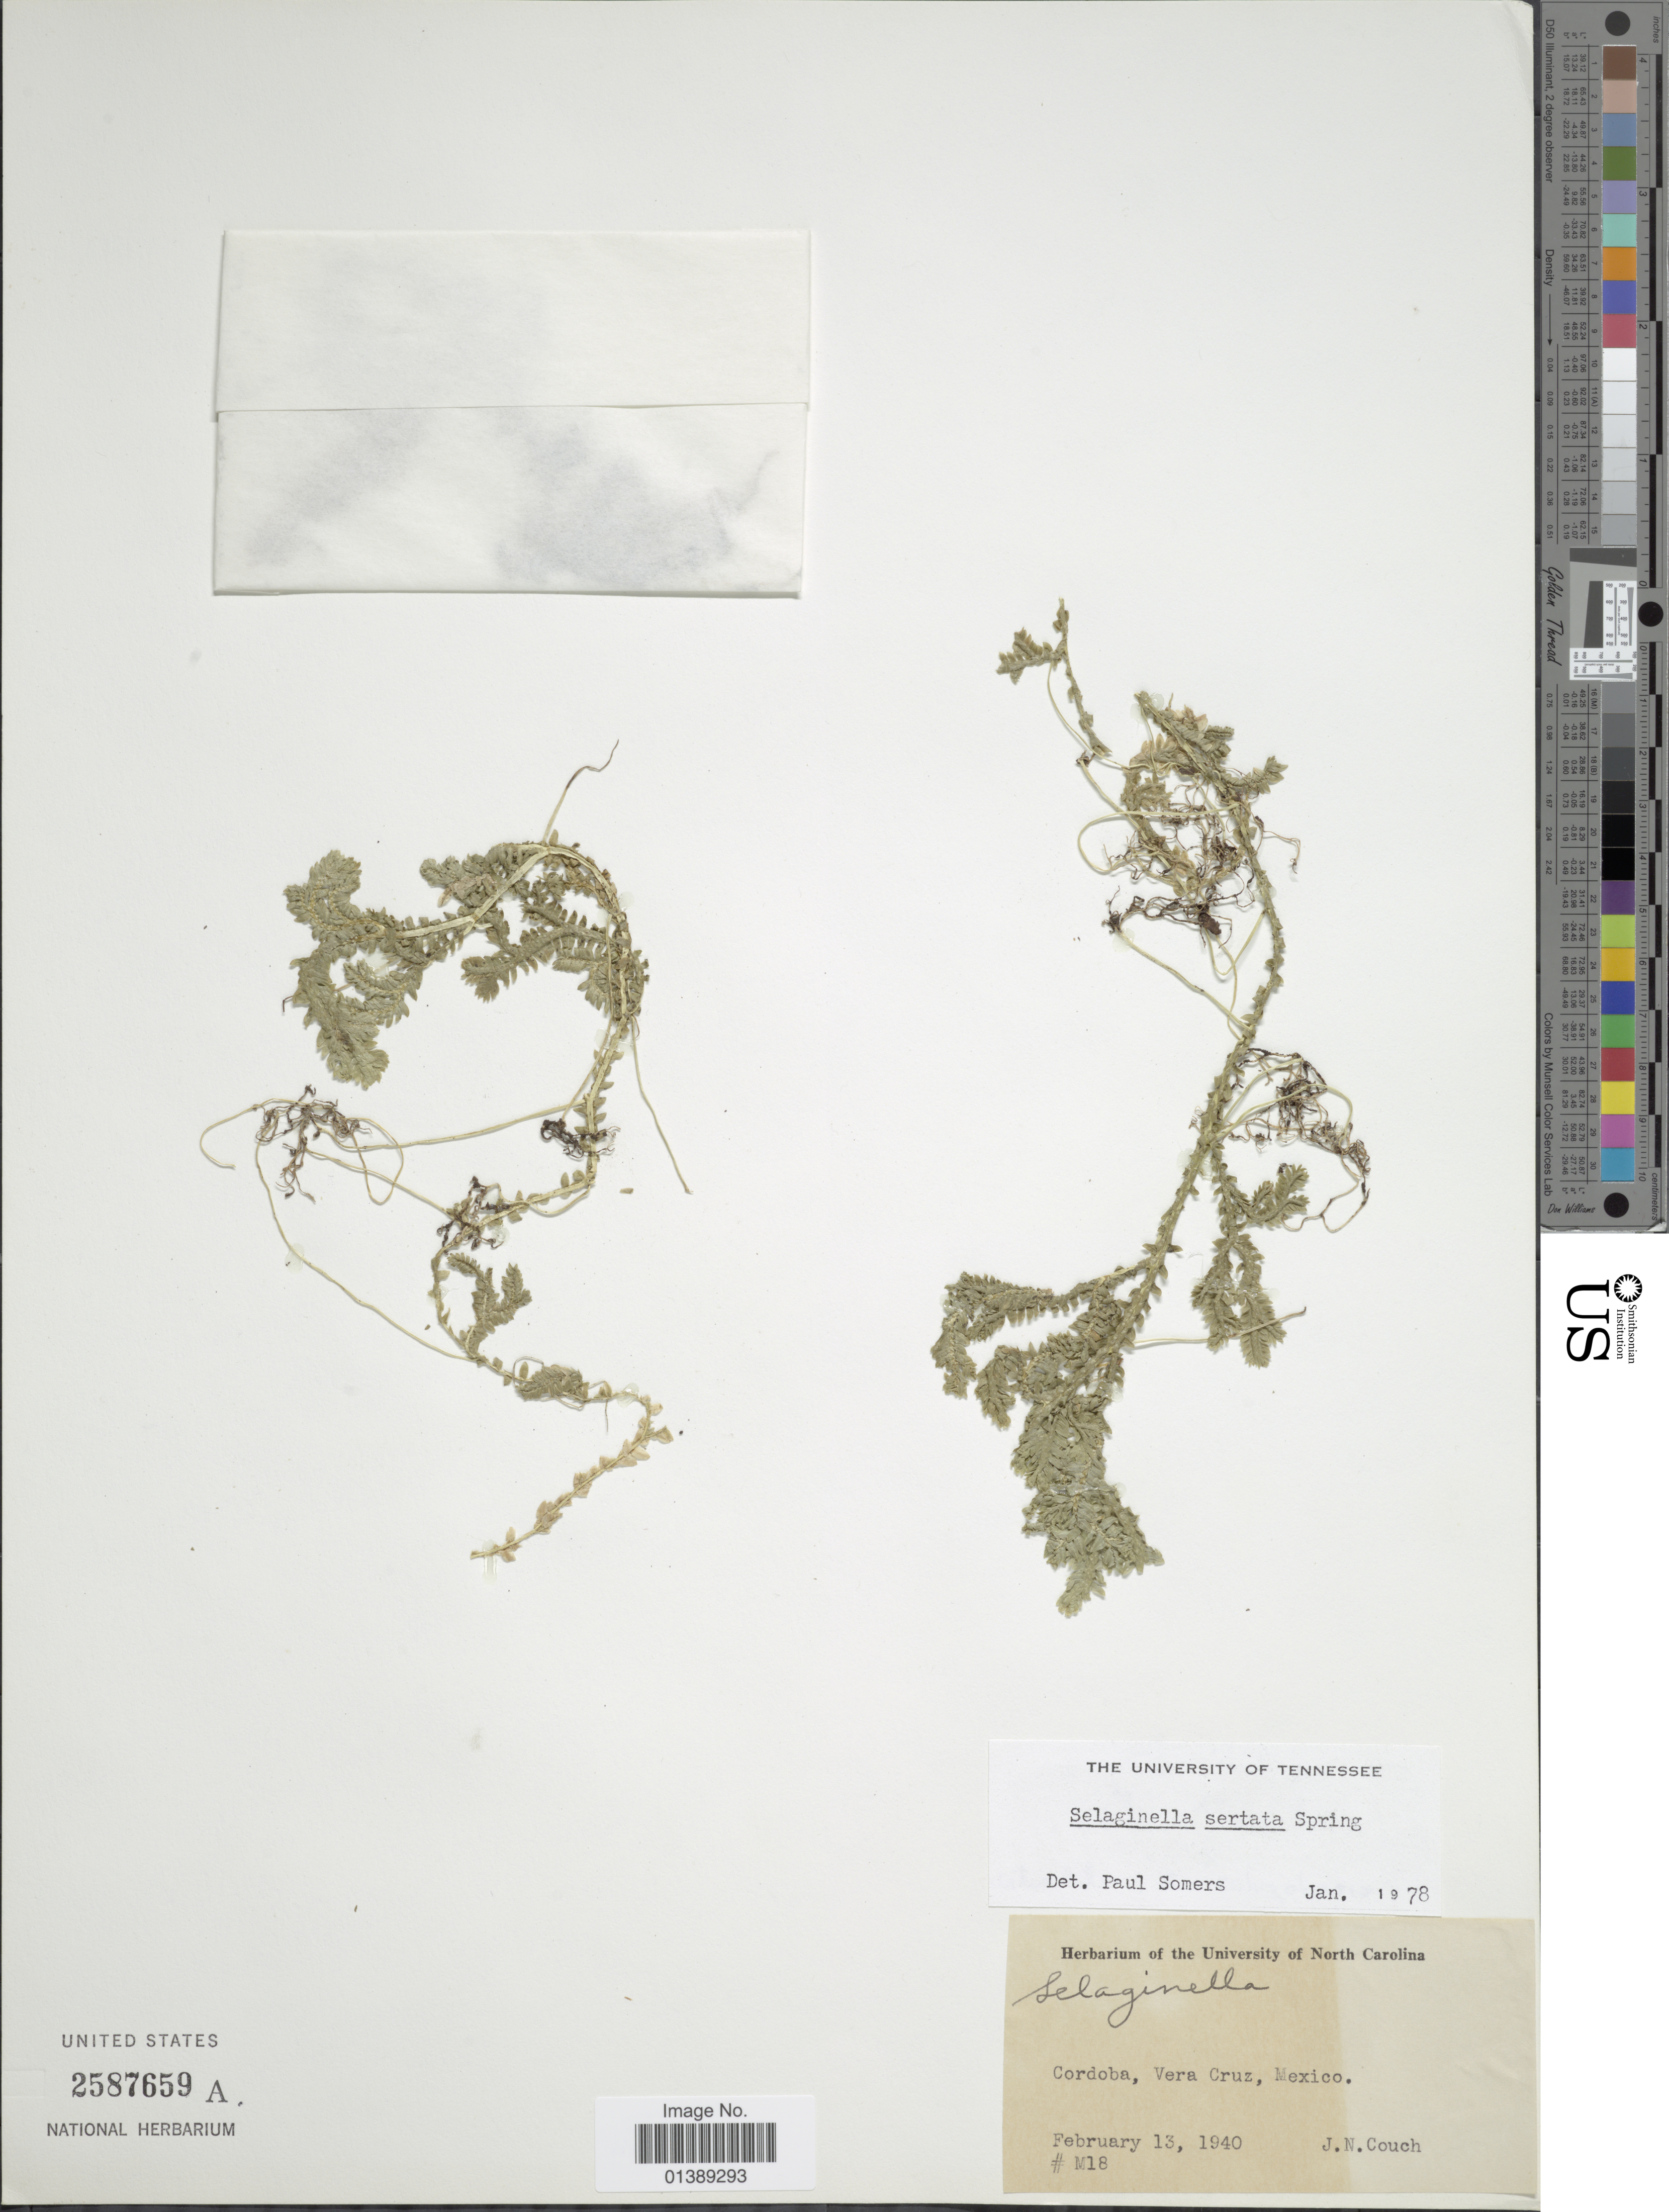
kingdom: Plantae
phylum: Tracheophyta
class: Lycopodiopsida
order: Selaginellales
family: Selaginellaceae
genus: Selaginella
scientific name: Selaginella sertata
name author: Spring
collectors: J. N. Couch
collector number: M18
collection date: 1940-02-13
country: Mexico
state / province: Veracruz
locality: Cordoba, Vera Cruz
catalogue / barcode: US 2587659A